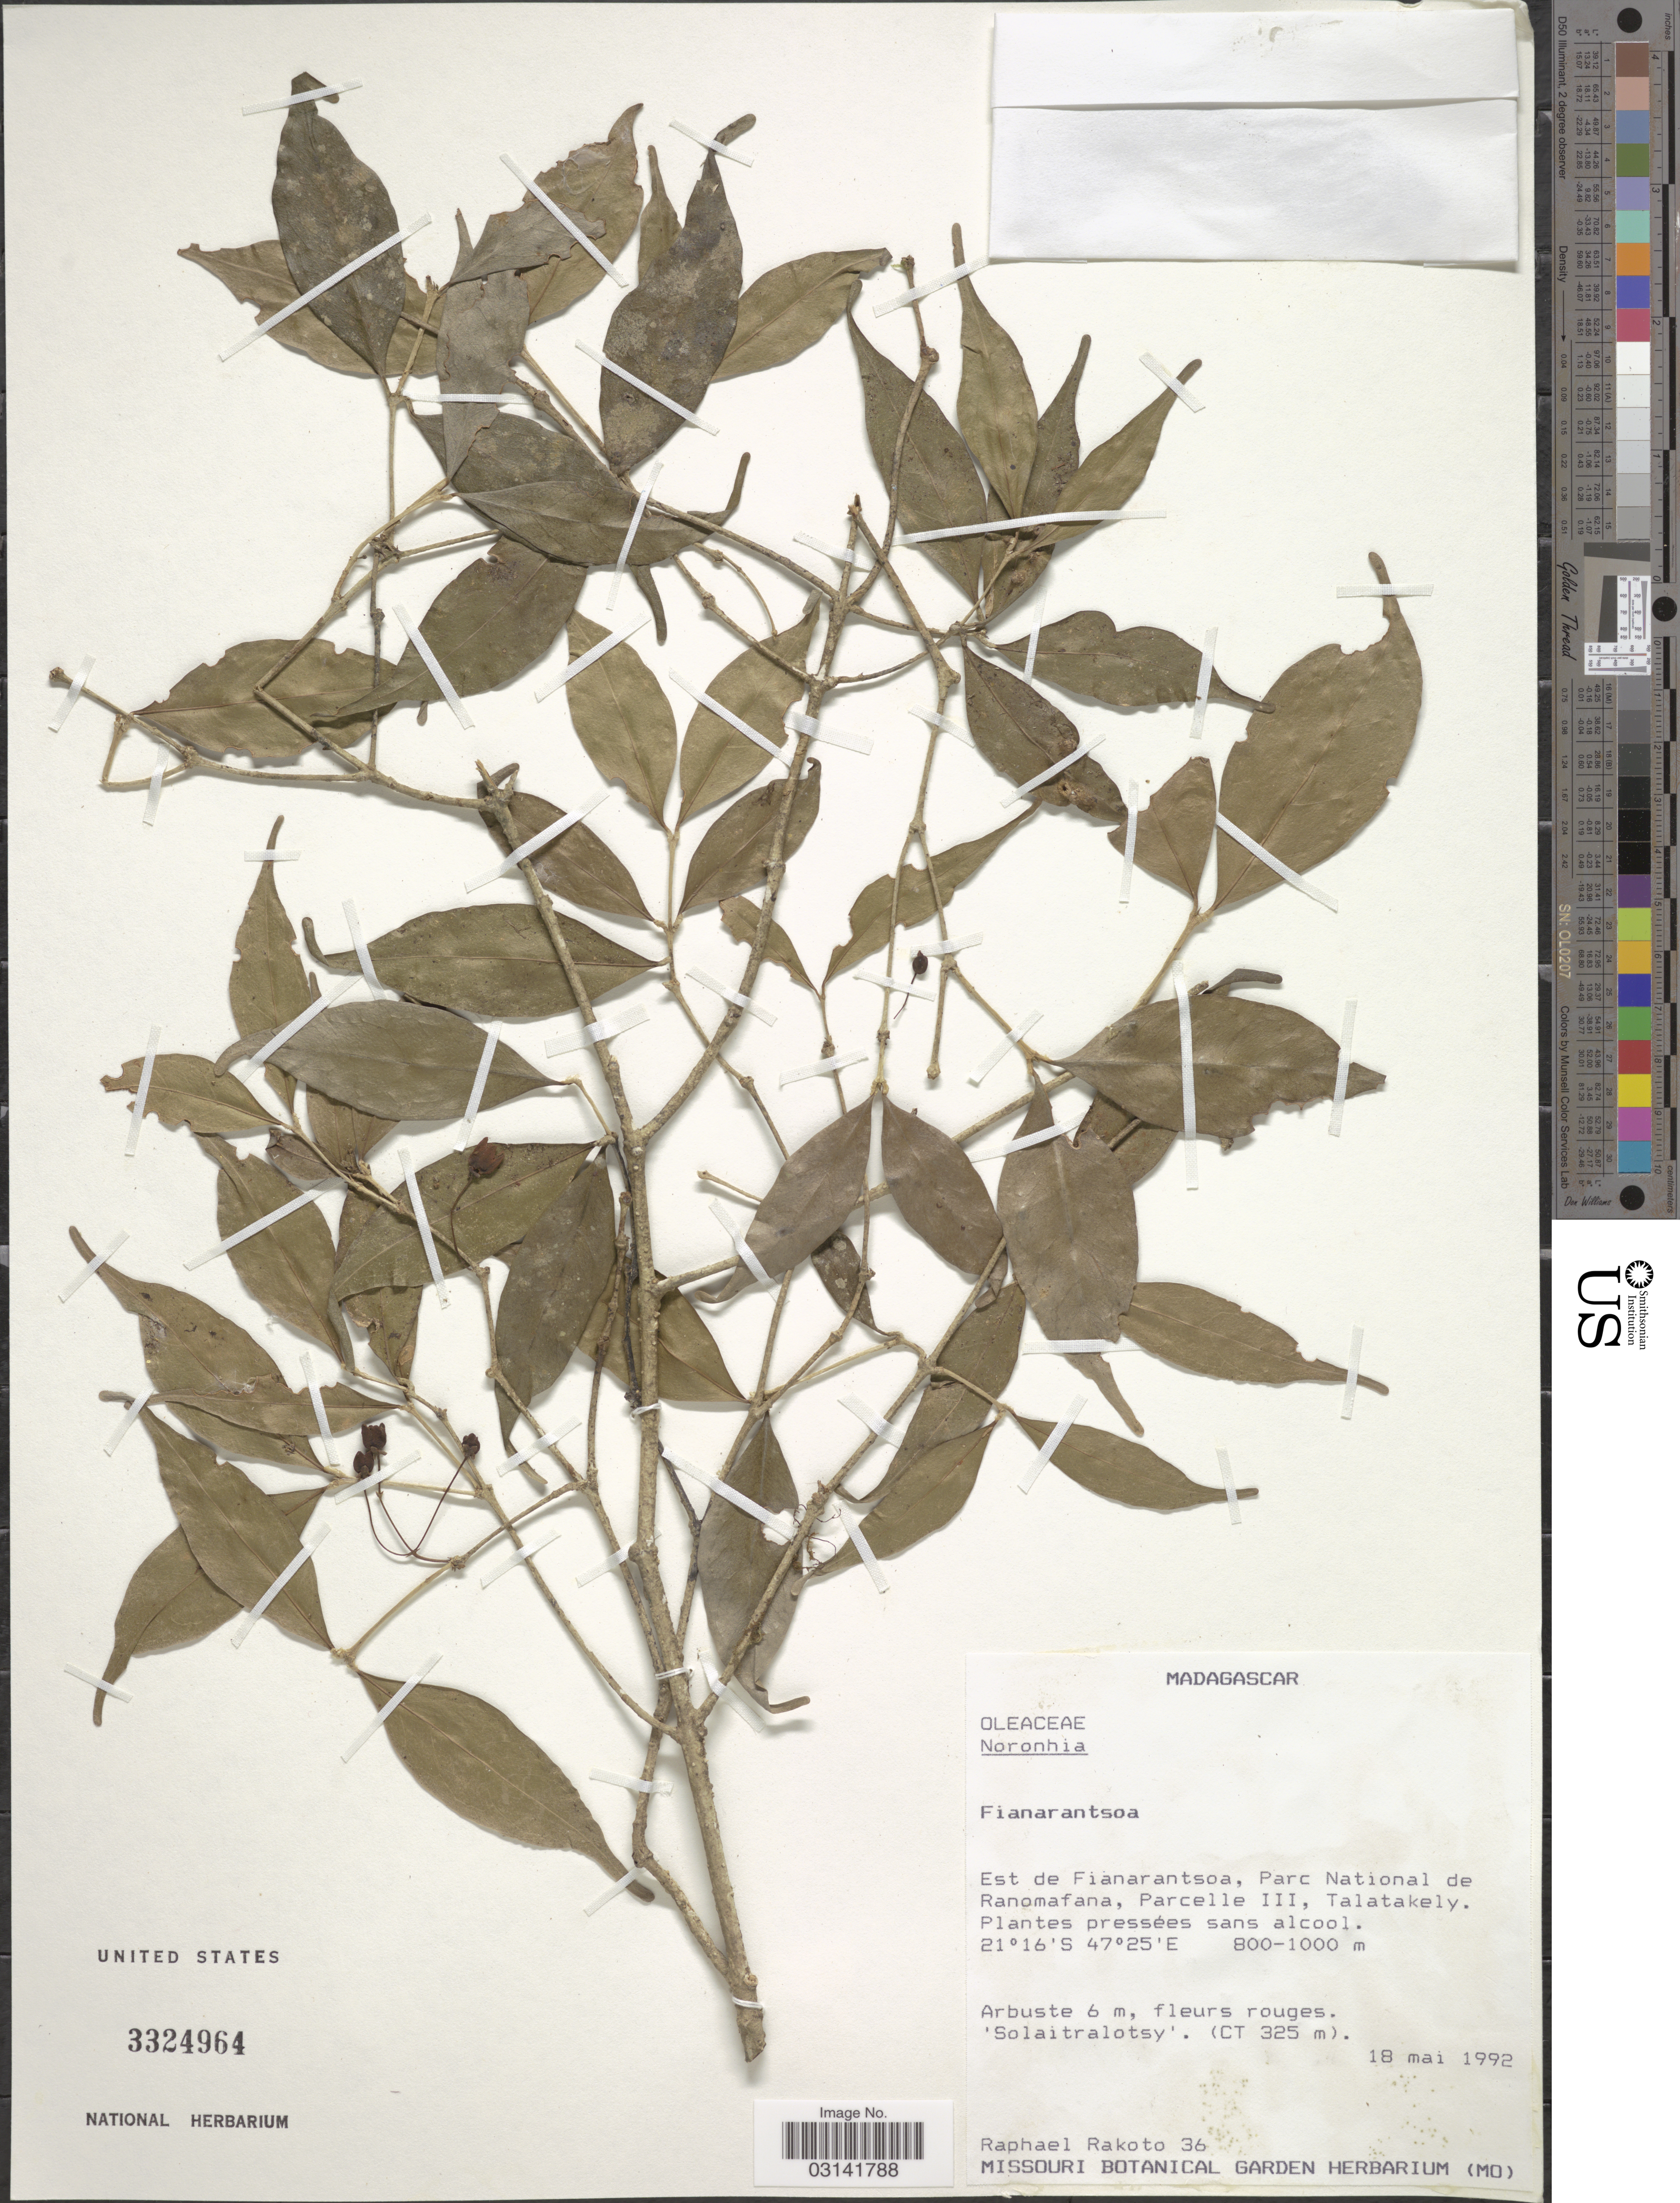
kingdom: Plantae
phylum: Tracheophyta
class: Magnoliopsida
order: Lamiales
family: Oleaceae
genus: Noronhia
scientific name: Noronhia sp.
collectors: R. Rakoto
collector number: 36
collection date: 1992-05-18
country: Madagascar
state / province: Vatovavy Fitovinany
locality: Est de Fianarantsoa, Parc National de Ranomafana, Parcelle III, Talatakely.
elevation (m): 800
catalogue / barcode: US 3324964